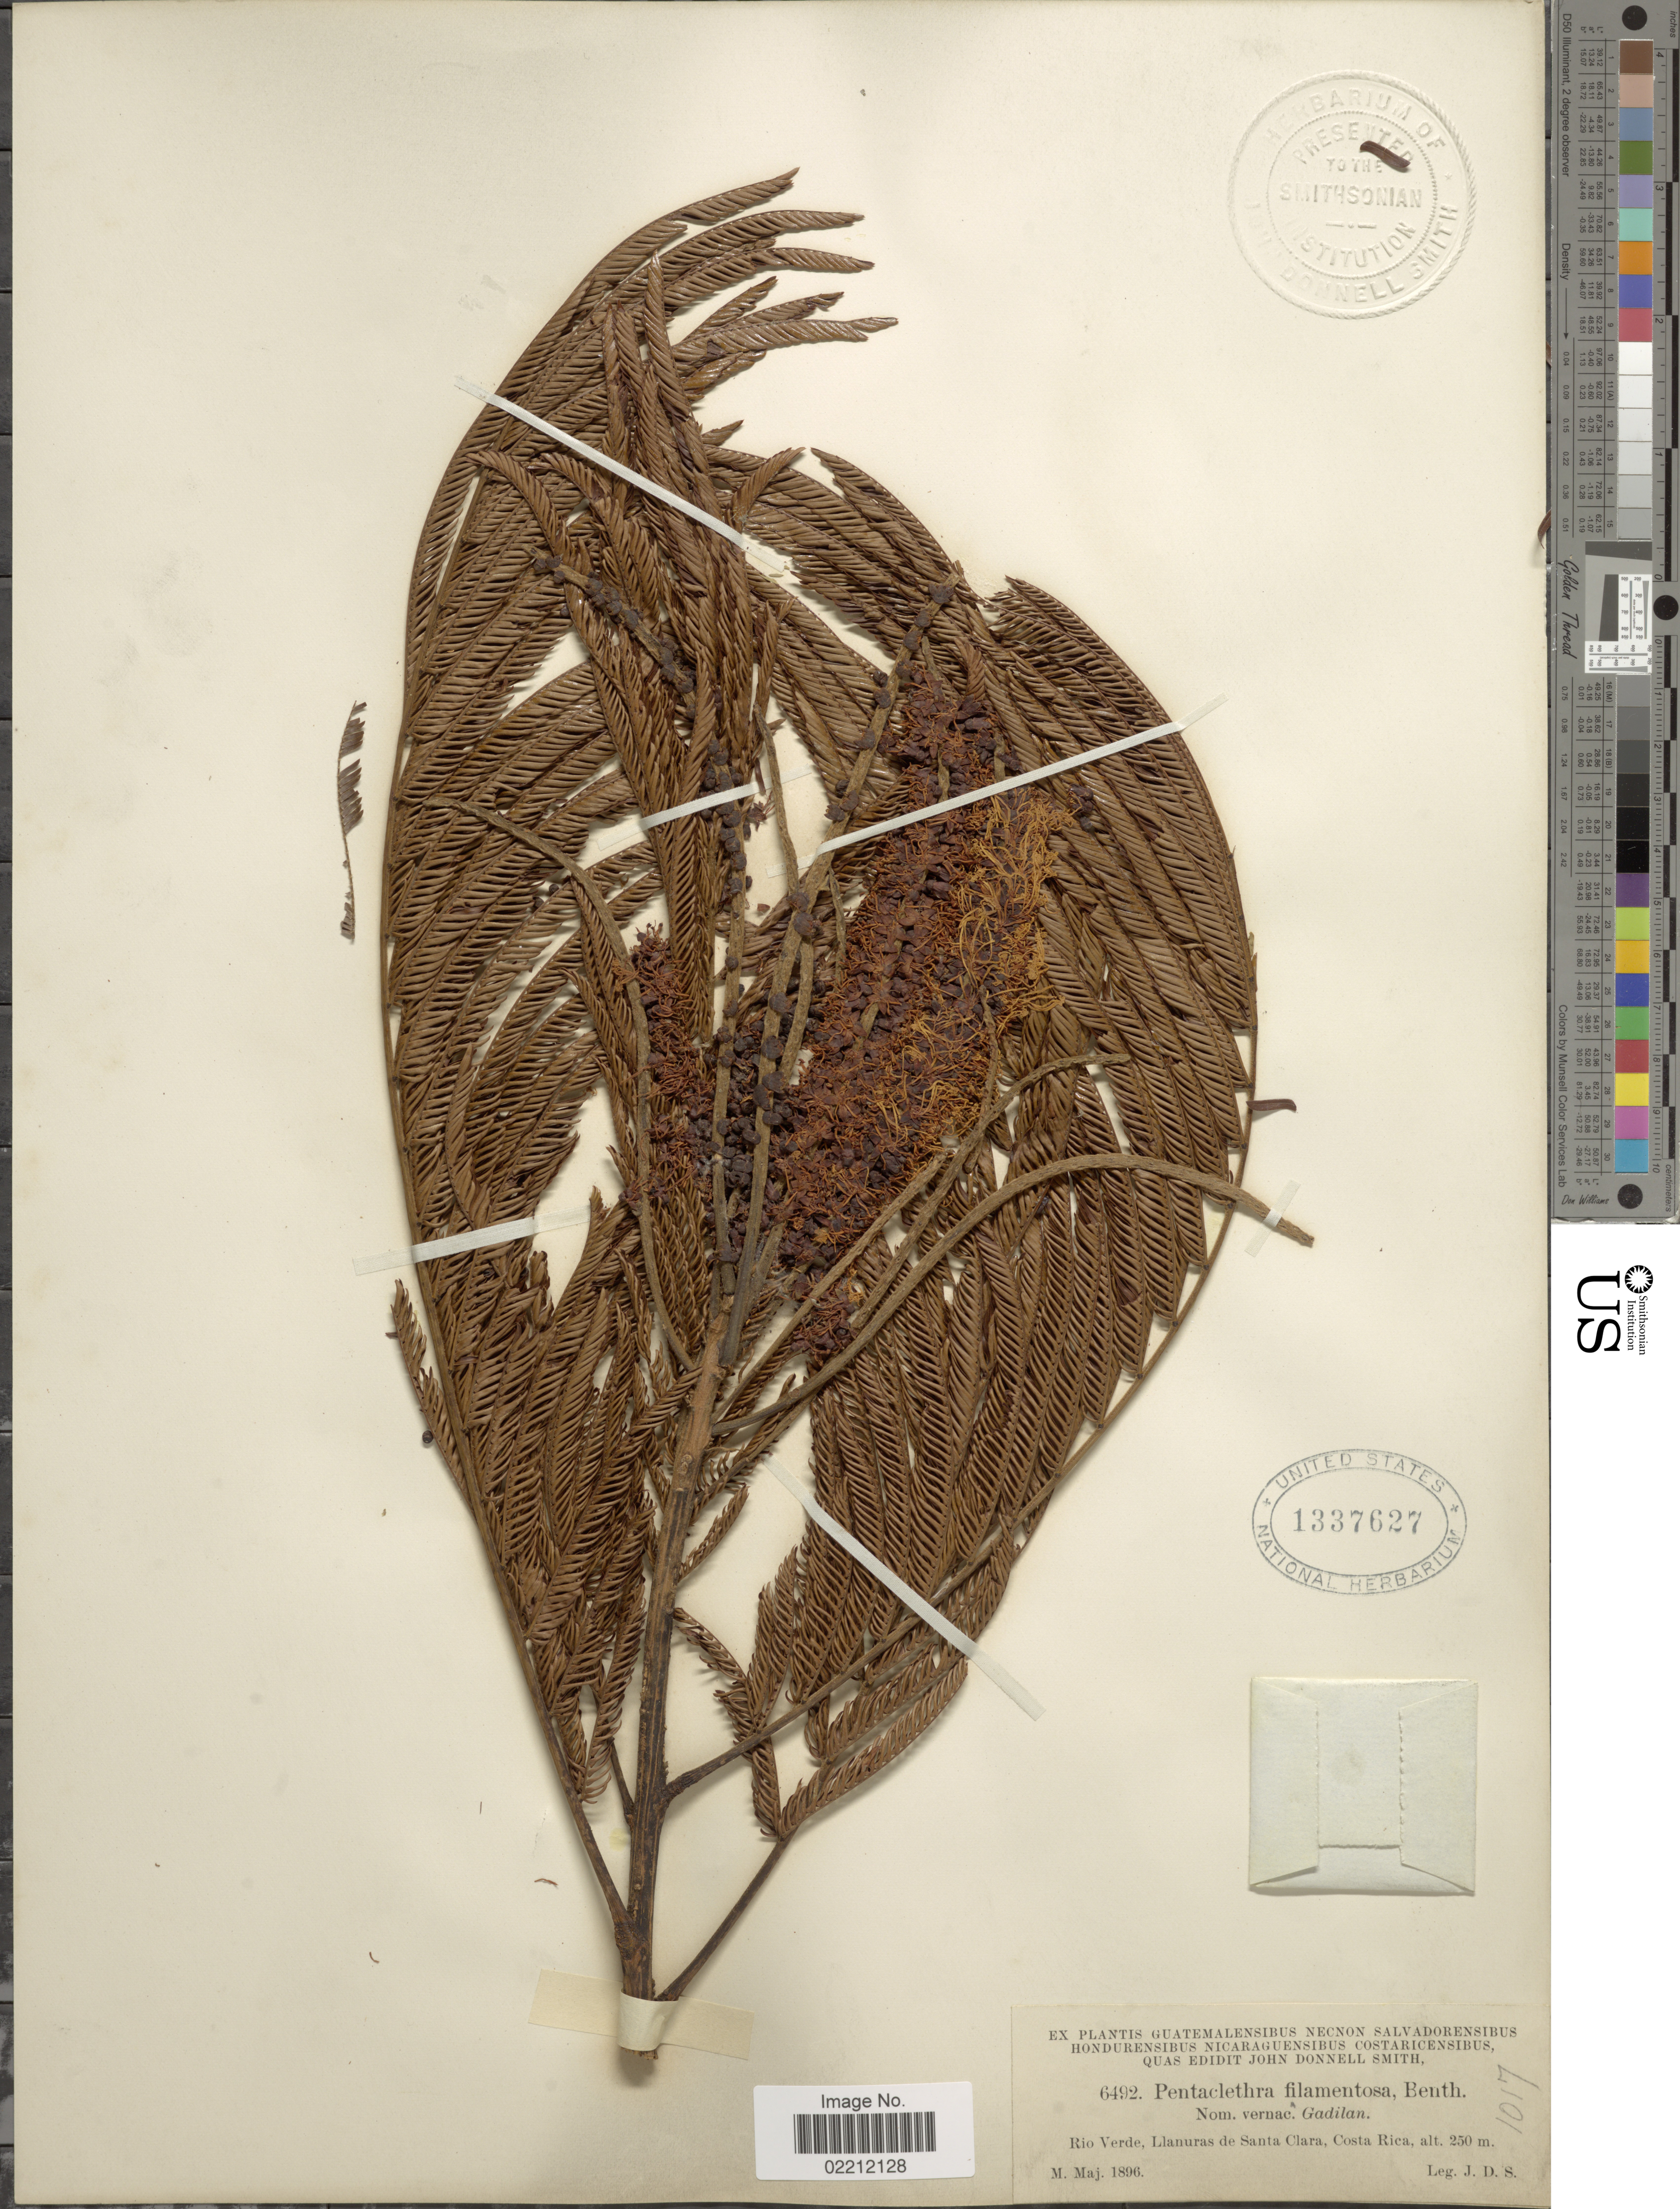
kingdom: Plantae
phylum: Tracheophyta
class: Magnoliopsida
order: Fabales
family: Fabaceae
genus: Pentaclethra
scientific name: Pentaclethra macroloba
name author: (Willd.) Kuntze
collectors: J. Donnell Smith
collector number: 6492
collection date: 1896-05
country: Costa Rica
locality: Rio Verde, Llanuras de Santa Clara, Costa Rica.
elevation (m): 250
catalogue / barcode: US 1337627